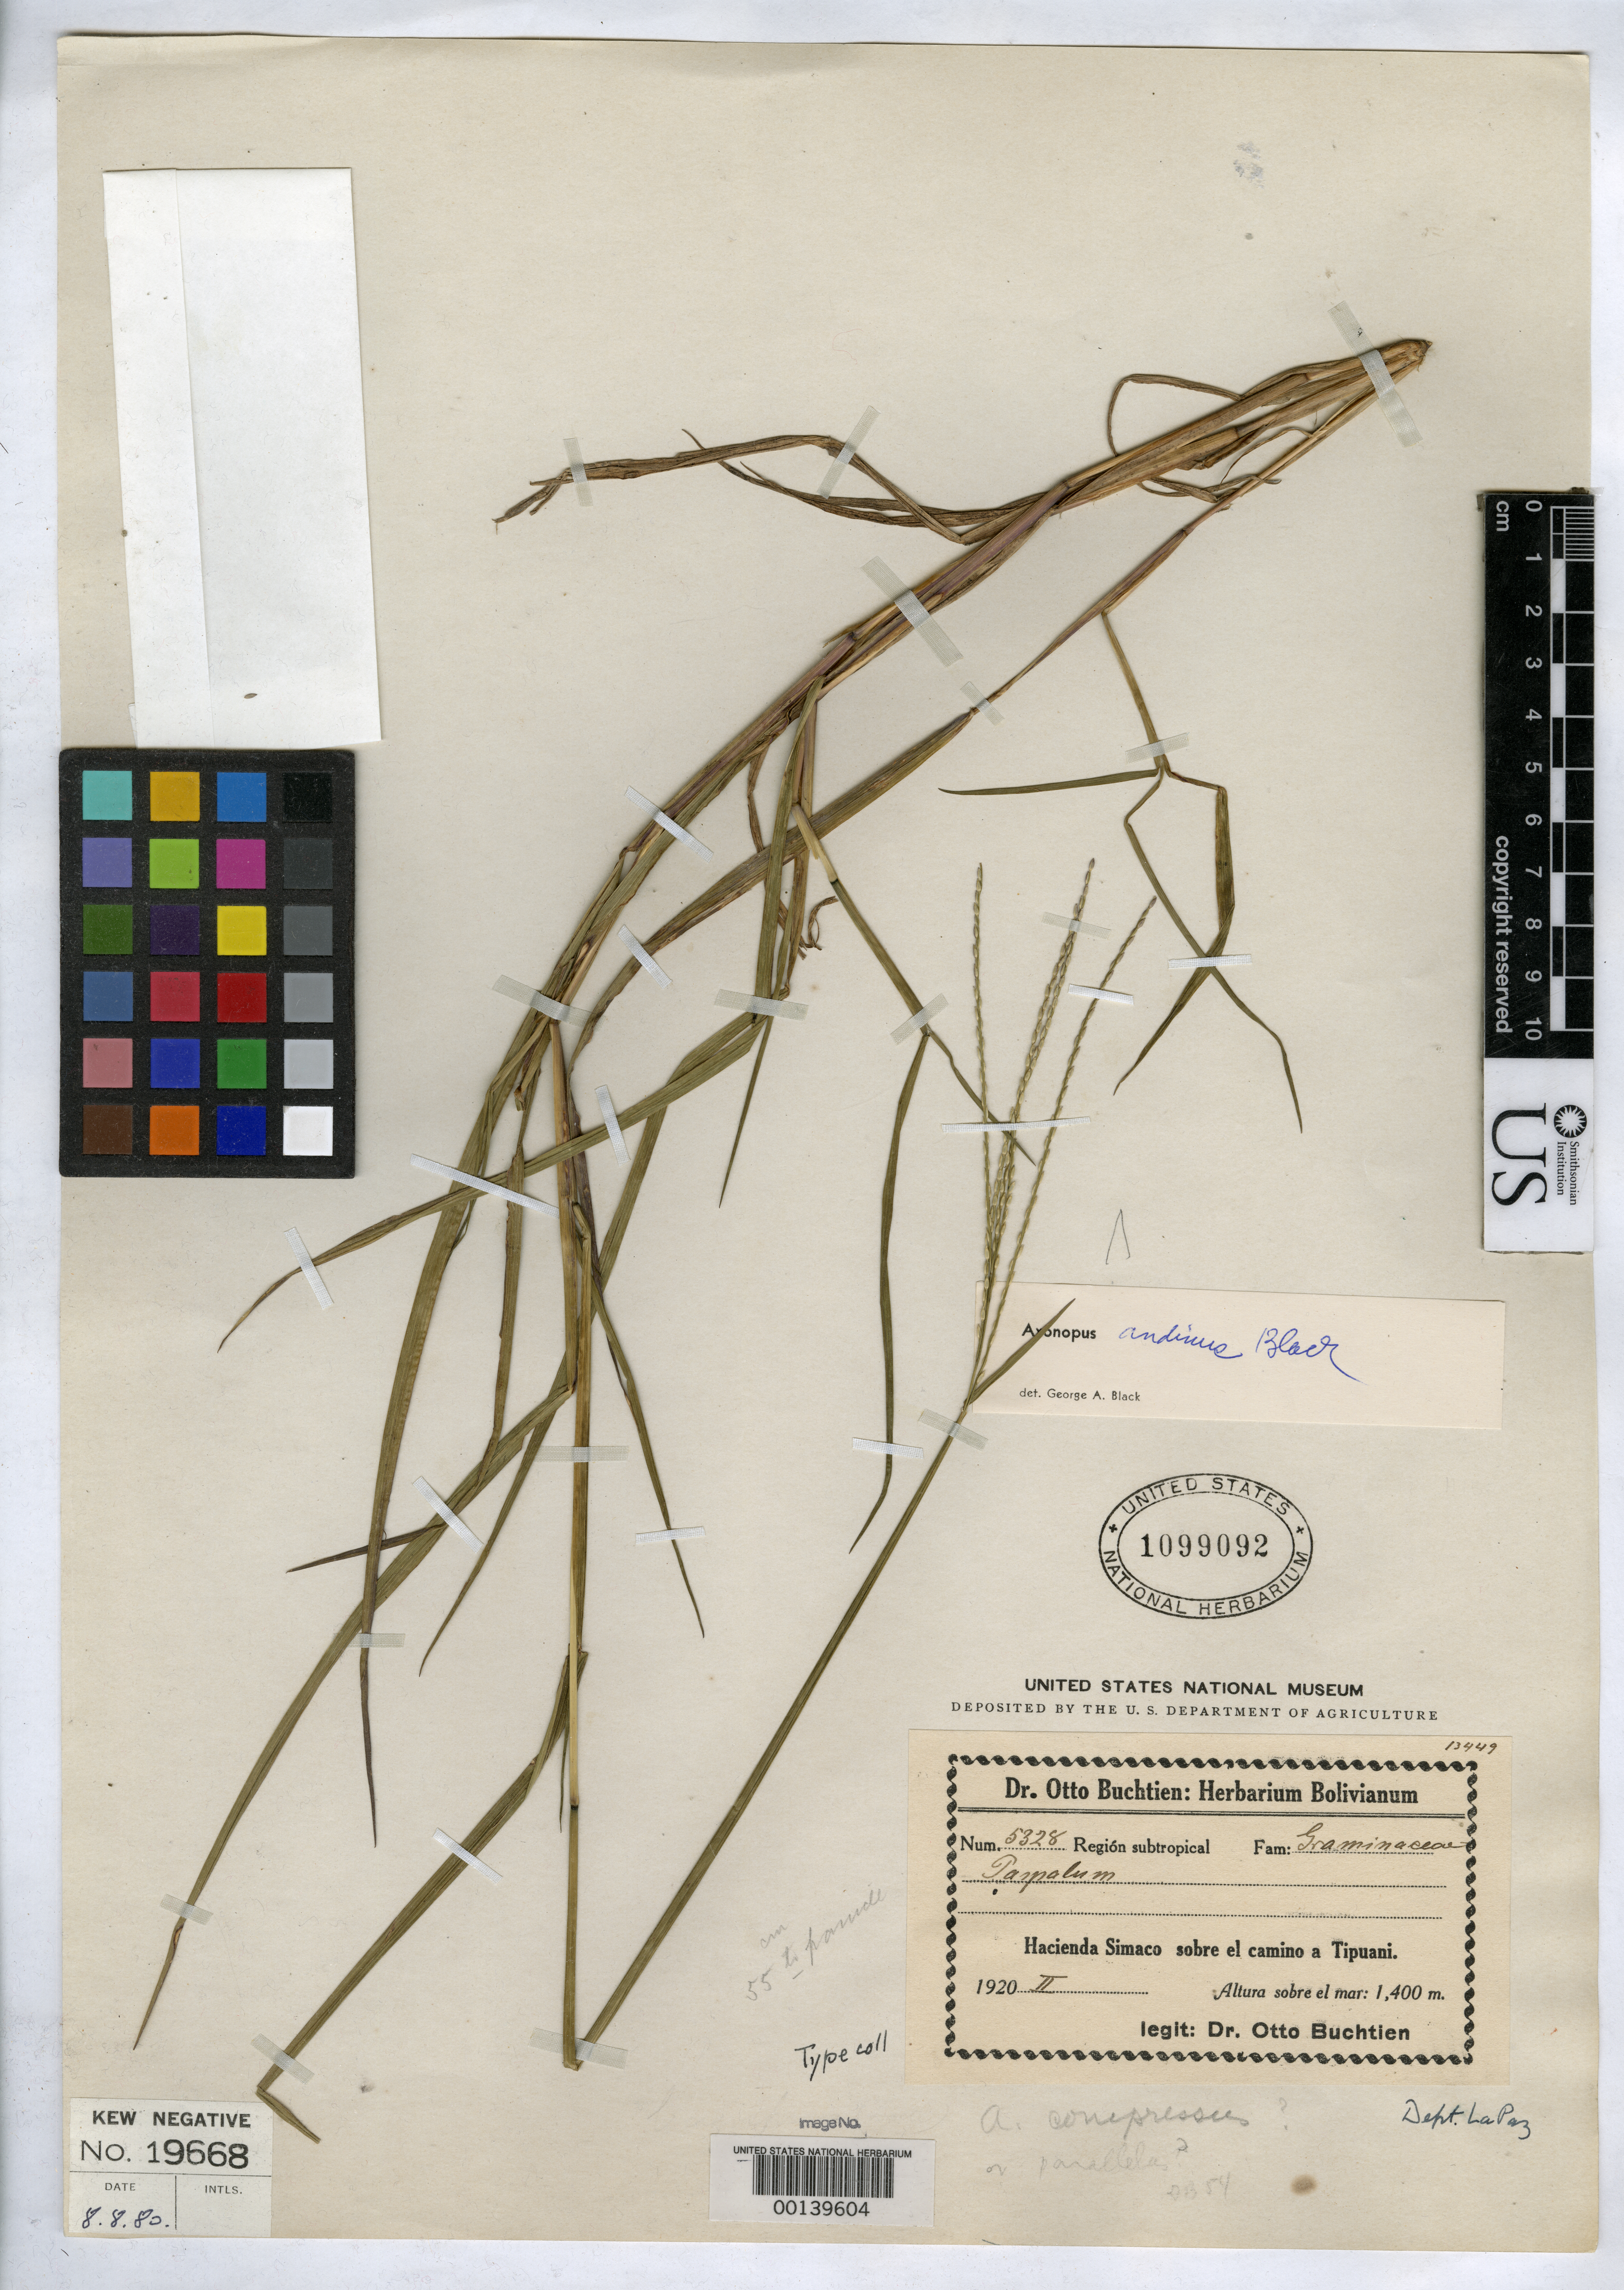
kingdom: Plantae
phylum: Tracheophyta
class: Liliopsida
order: Poales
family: Poaceae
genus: Axonopus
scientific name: Axonopus andinus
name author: G.A. Black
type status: Isotype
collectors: O. Buchtien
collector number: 5328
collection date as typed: Apr 1920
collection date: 1920-04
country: Bolivia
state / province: La Paz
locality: Hacienda Simaco sobre El Camino a Tipuani.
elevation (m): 1400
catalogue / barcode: US 1099092